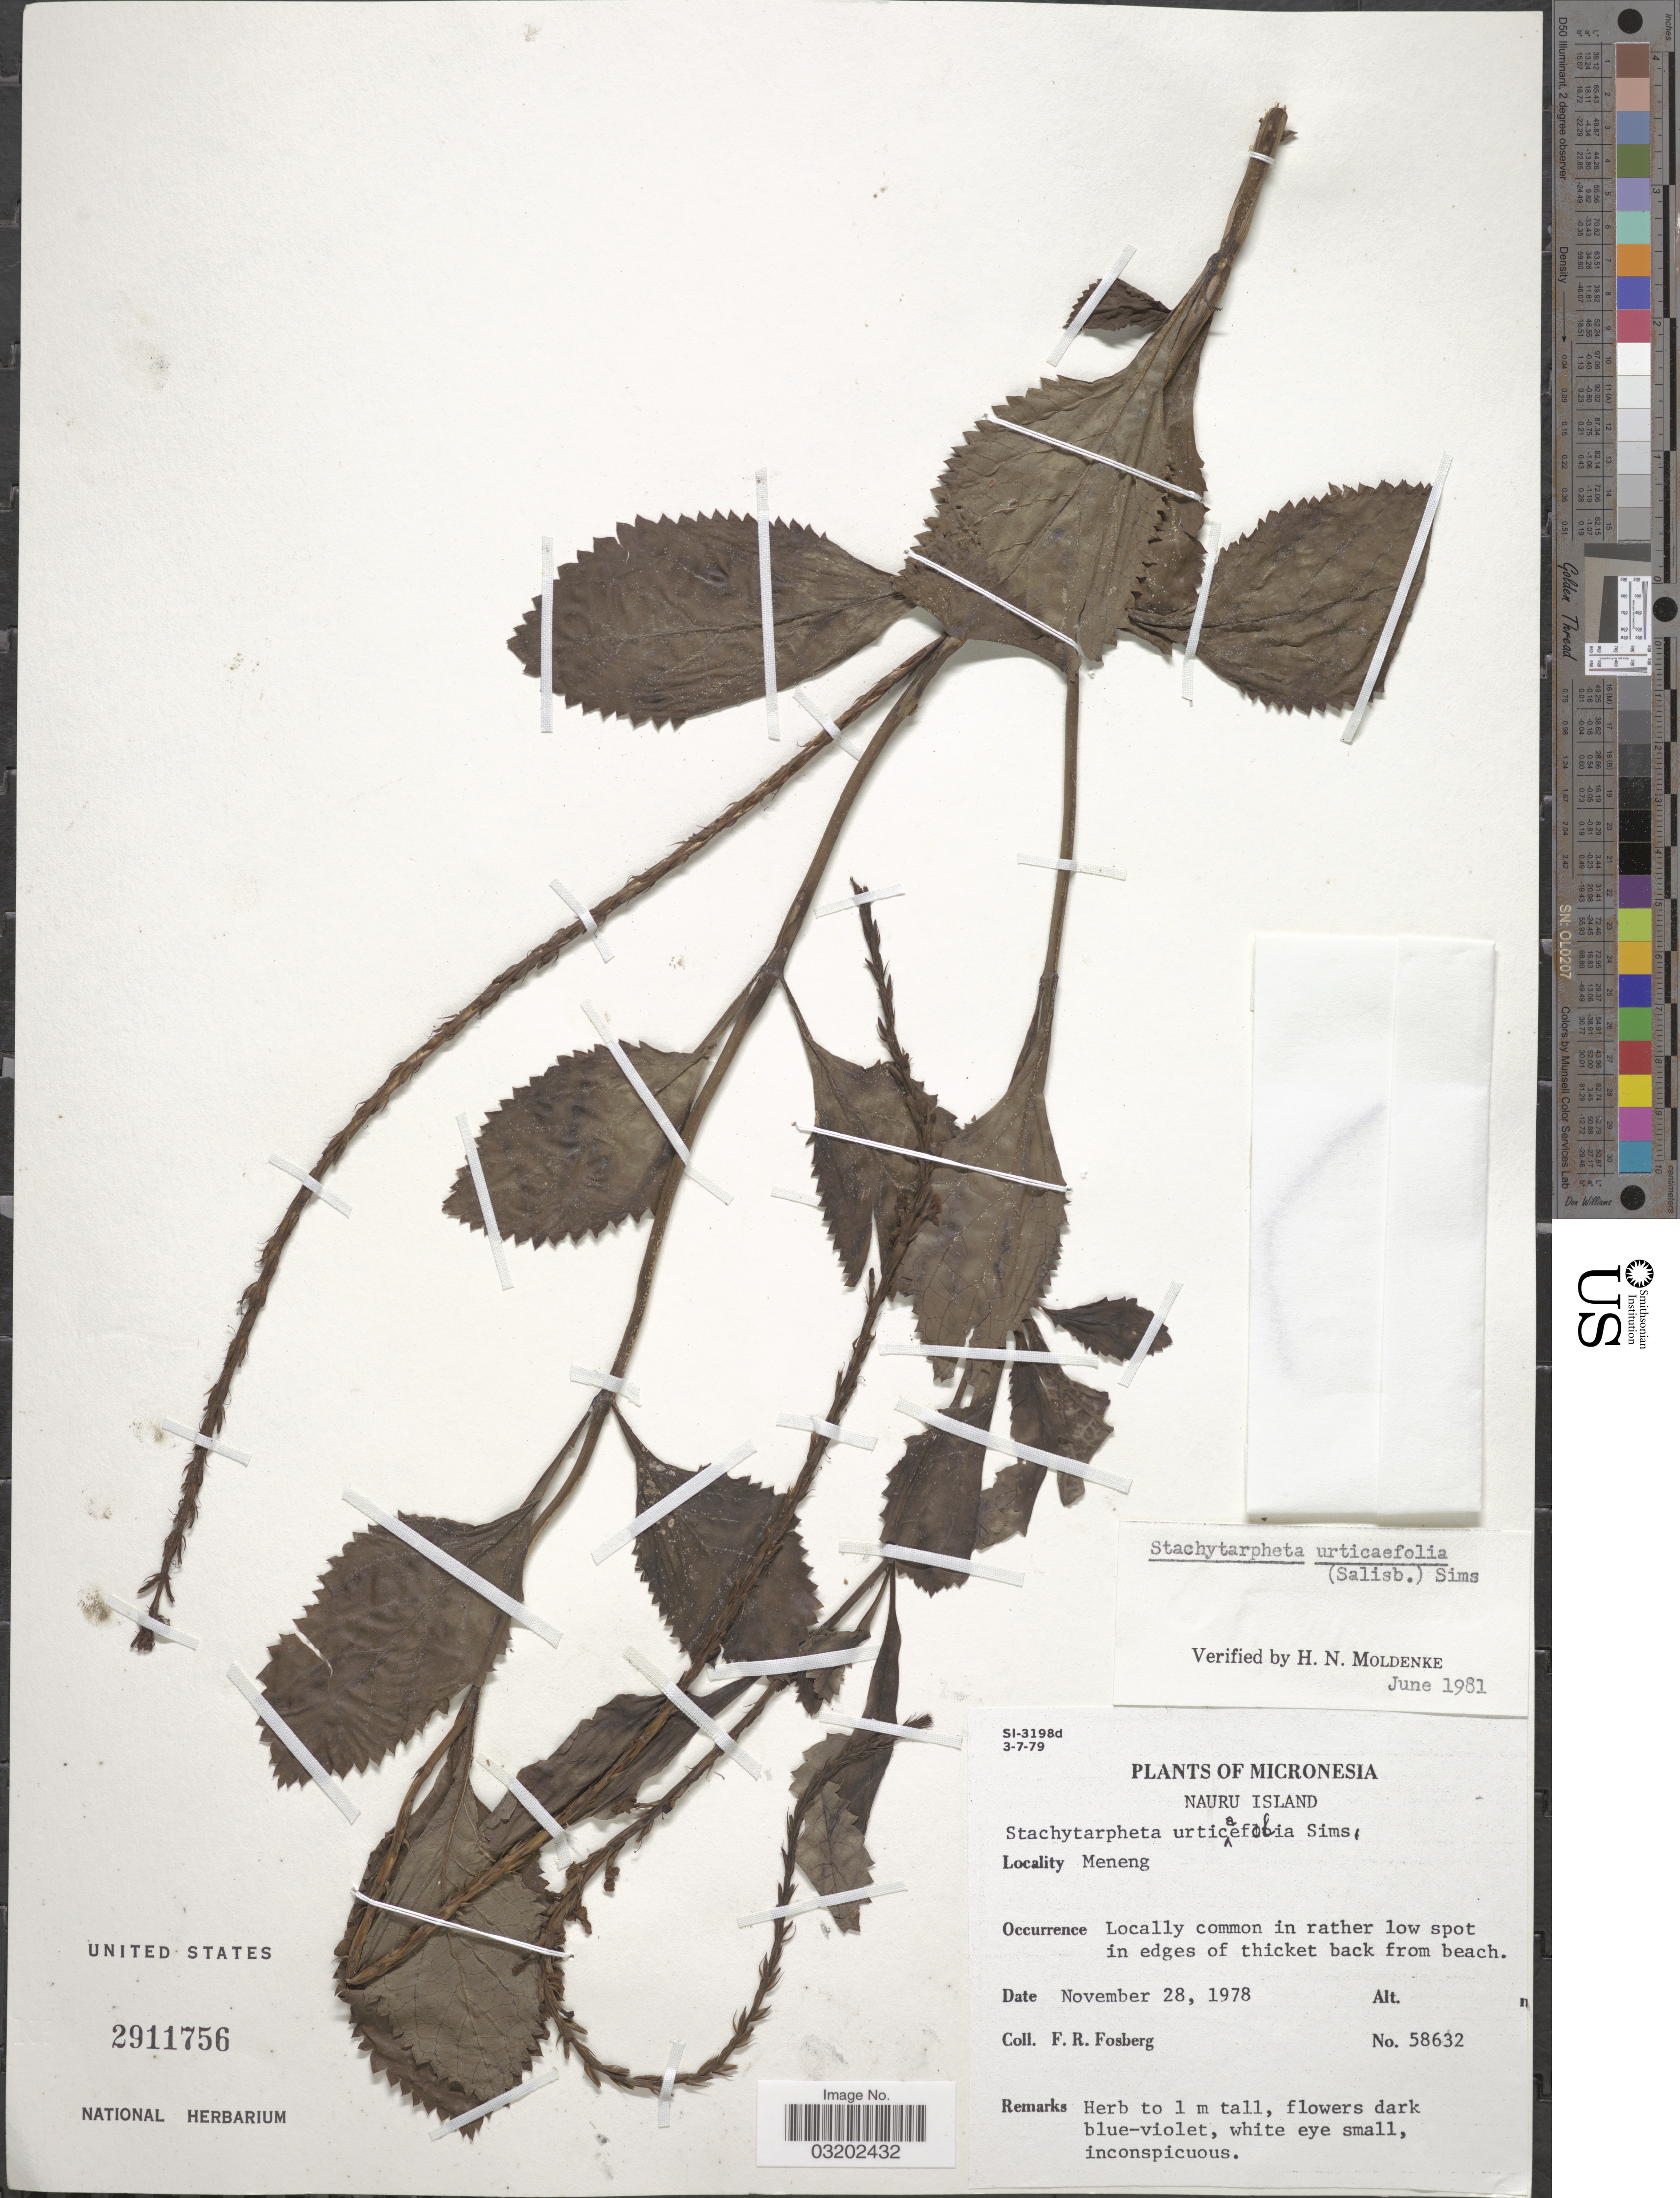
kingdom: Plantae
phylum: Tracheophyta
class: Magnoliopsida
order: Lamiales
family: Verbenaceae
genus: Stachytarpheta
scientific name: Stachytarpheta urticifolia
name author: Sims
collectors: F. R. Fosberg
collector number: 58632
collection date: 1978-11-28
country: Micronesia, Federated States of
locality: Micronesia. Nauru Island. Meneng.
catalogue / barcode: US 2911756